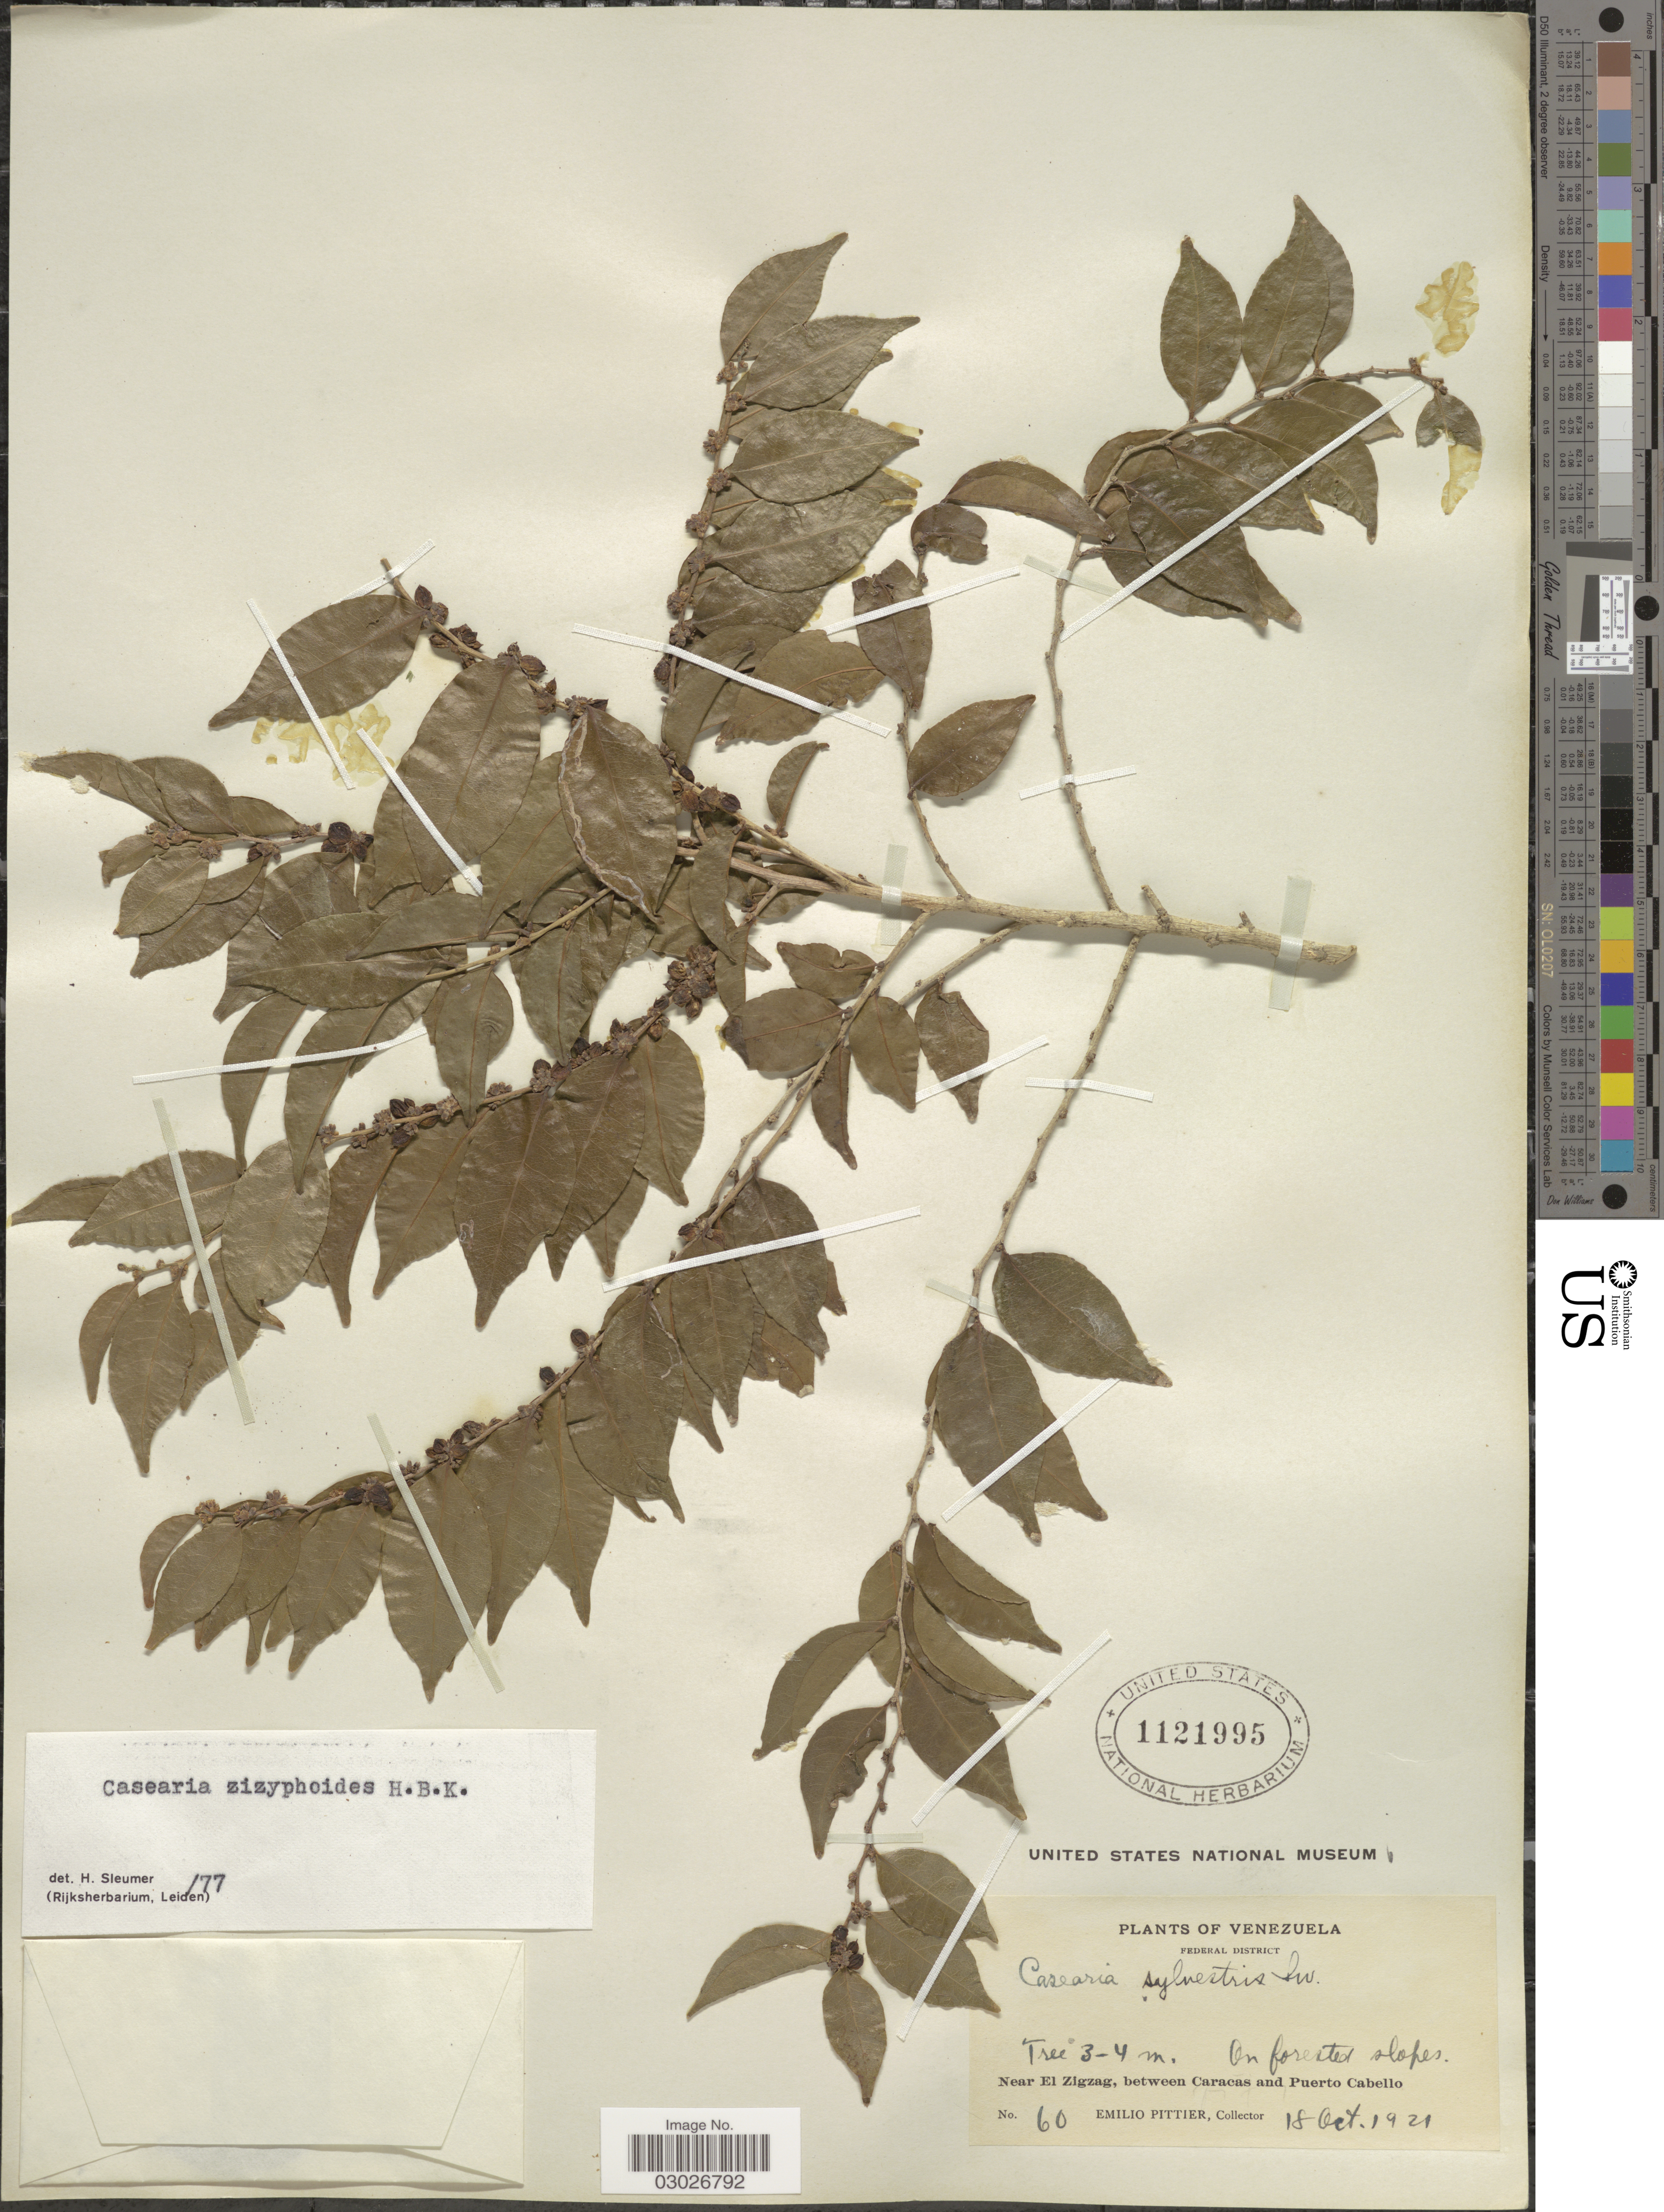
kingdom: Plantae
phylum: Tracheophyta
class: Magnoliopsida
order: Malpighiales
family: Salicaceae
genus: Casearia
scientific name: Casearia zizyphoides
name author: Kunth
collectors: E. Pittier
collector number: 60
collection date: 1921-10-18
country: Venezuela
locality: Federal District. On forested slopes. Near El Zigzag, between Caracas and Puerto Cabello.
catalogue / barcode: US 1121995